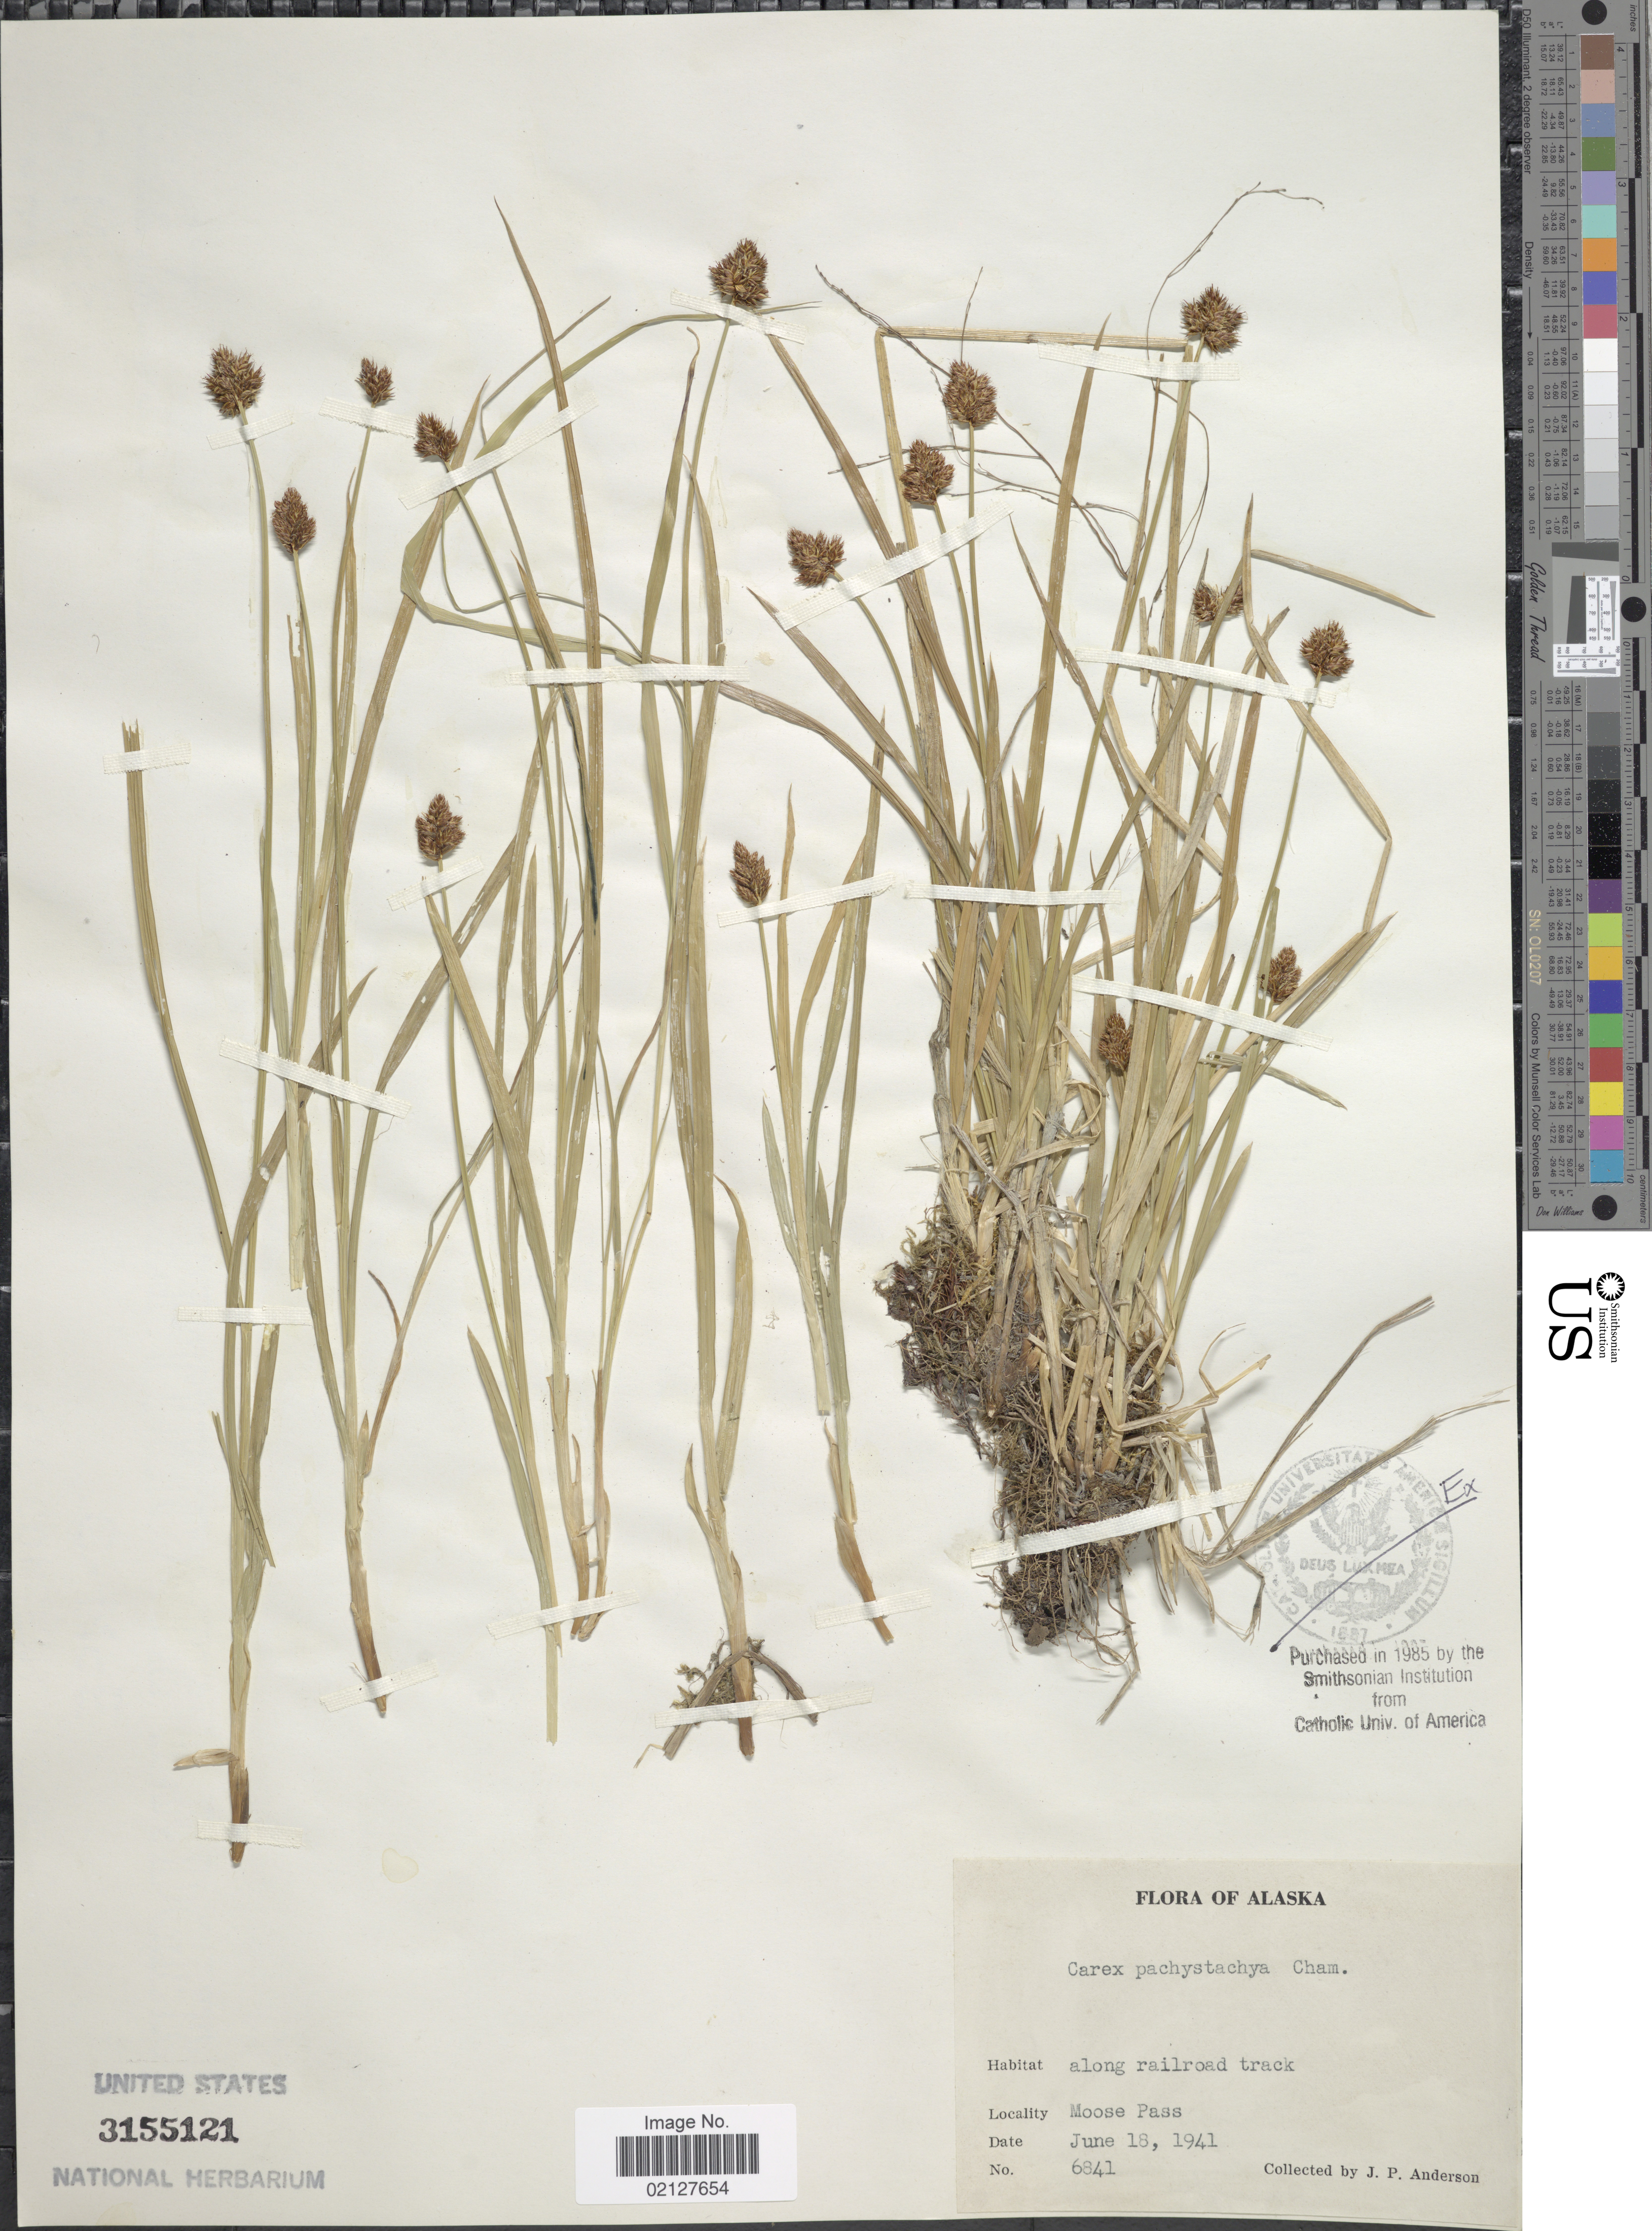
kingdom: Plantae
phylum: Tracheophyta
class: Liliopsida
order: Poales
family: Cyperaceae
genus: Carex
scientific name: Carex pachystachya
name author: Cham. ex Steud.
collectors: J. P. Anderson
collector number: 6841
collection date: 1941-06-18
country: United States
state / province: Alaska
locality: Moose Pass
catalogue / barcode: US 3155121